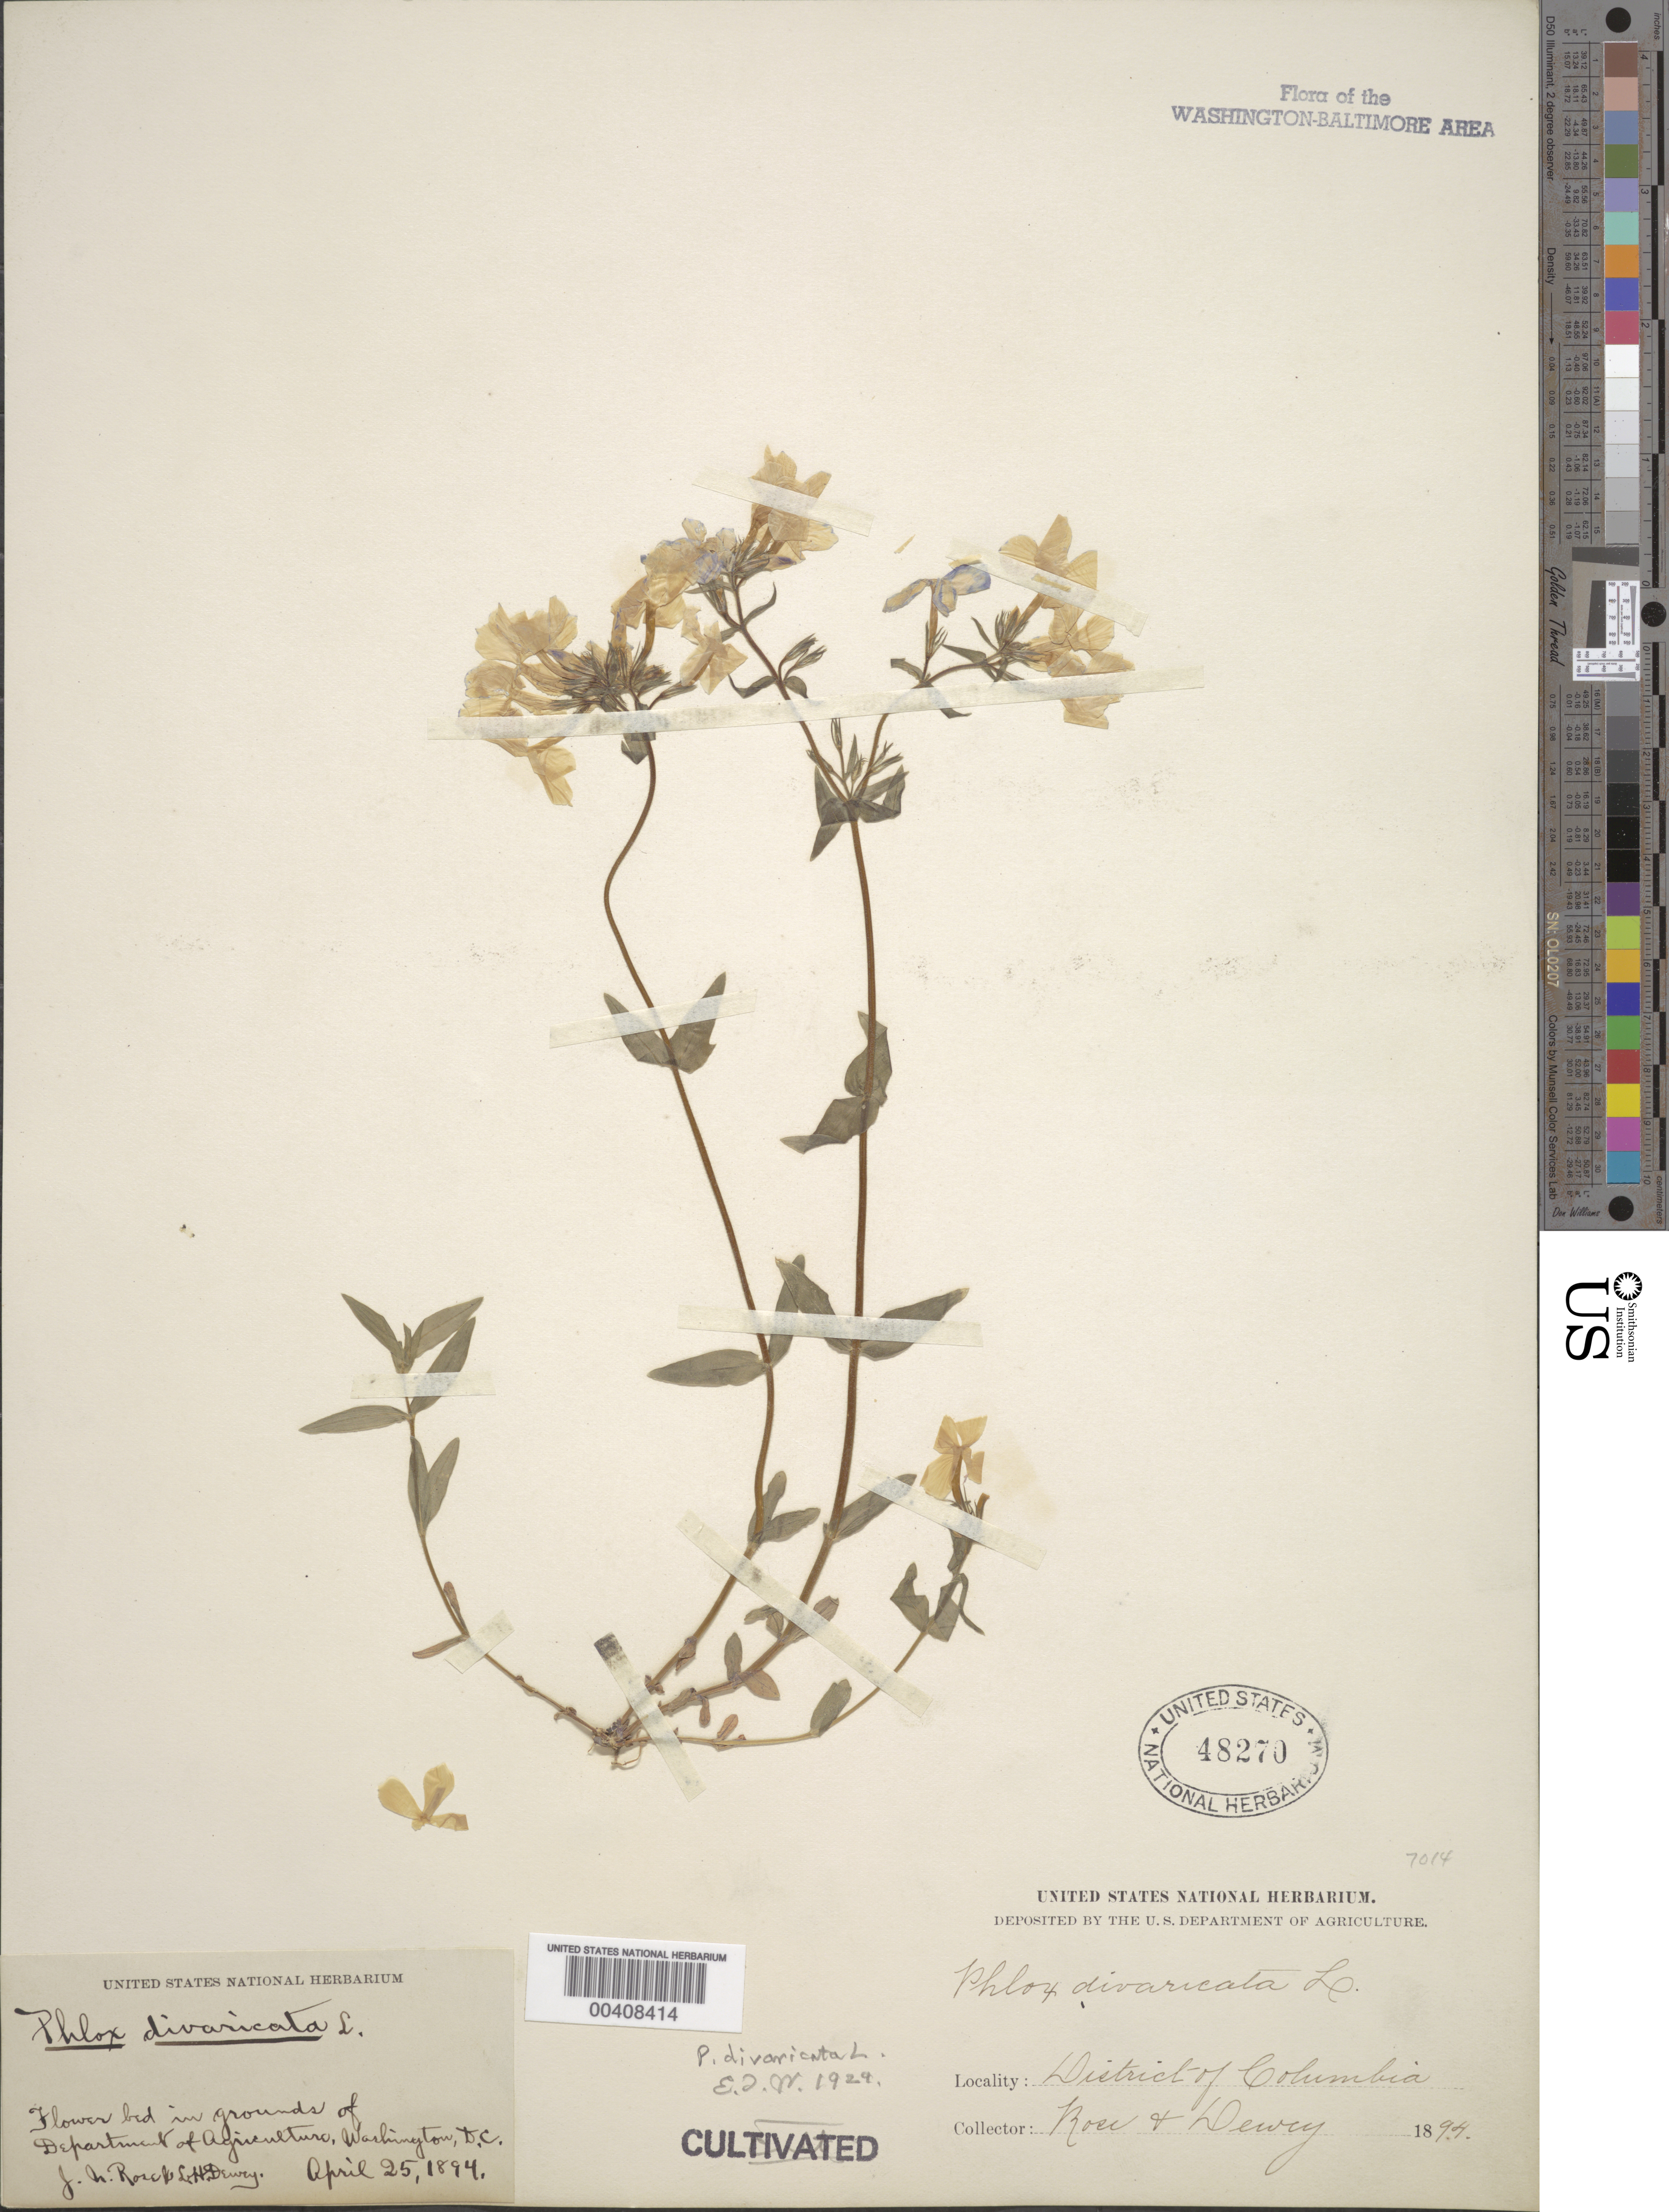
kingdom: Plantae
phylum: Tracheophyta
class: Magnoliopsida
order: Ericales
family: Polemoniaceae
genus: Phlox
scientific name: Phlox divaricata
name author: L.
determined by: E.J.W.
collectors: J. N. Rose & L. H. Dewey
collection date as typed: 25 Apr 1894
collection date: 1894-04-25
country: United States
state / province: District of Columbia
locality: Dept. of Agriculture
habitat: Flower bed in grounds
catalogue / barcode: US 48270